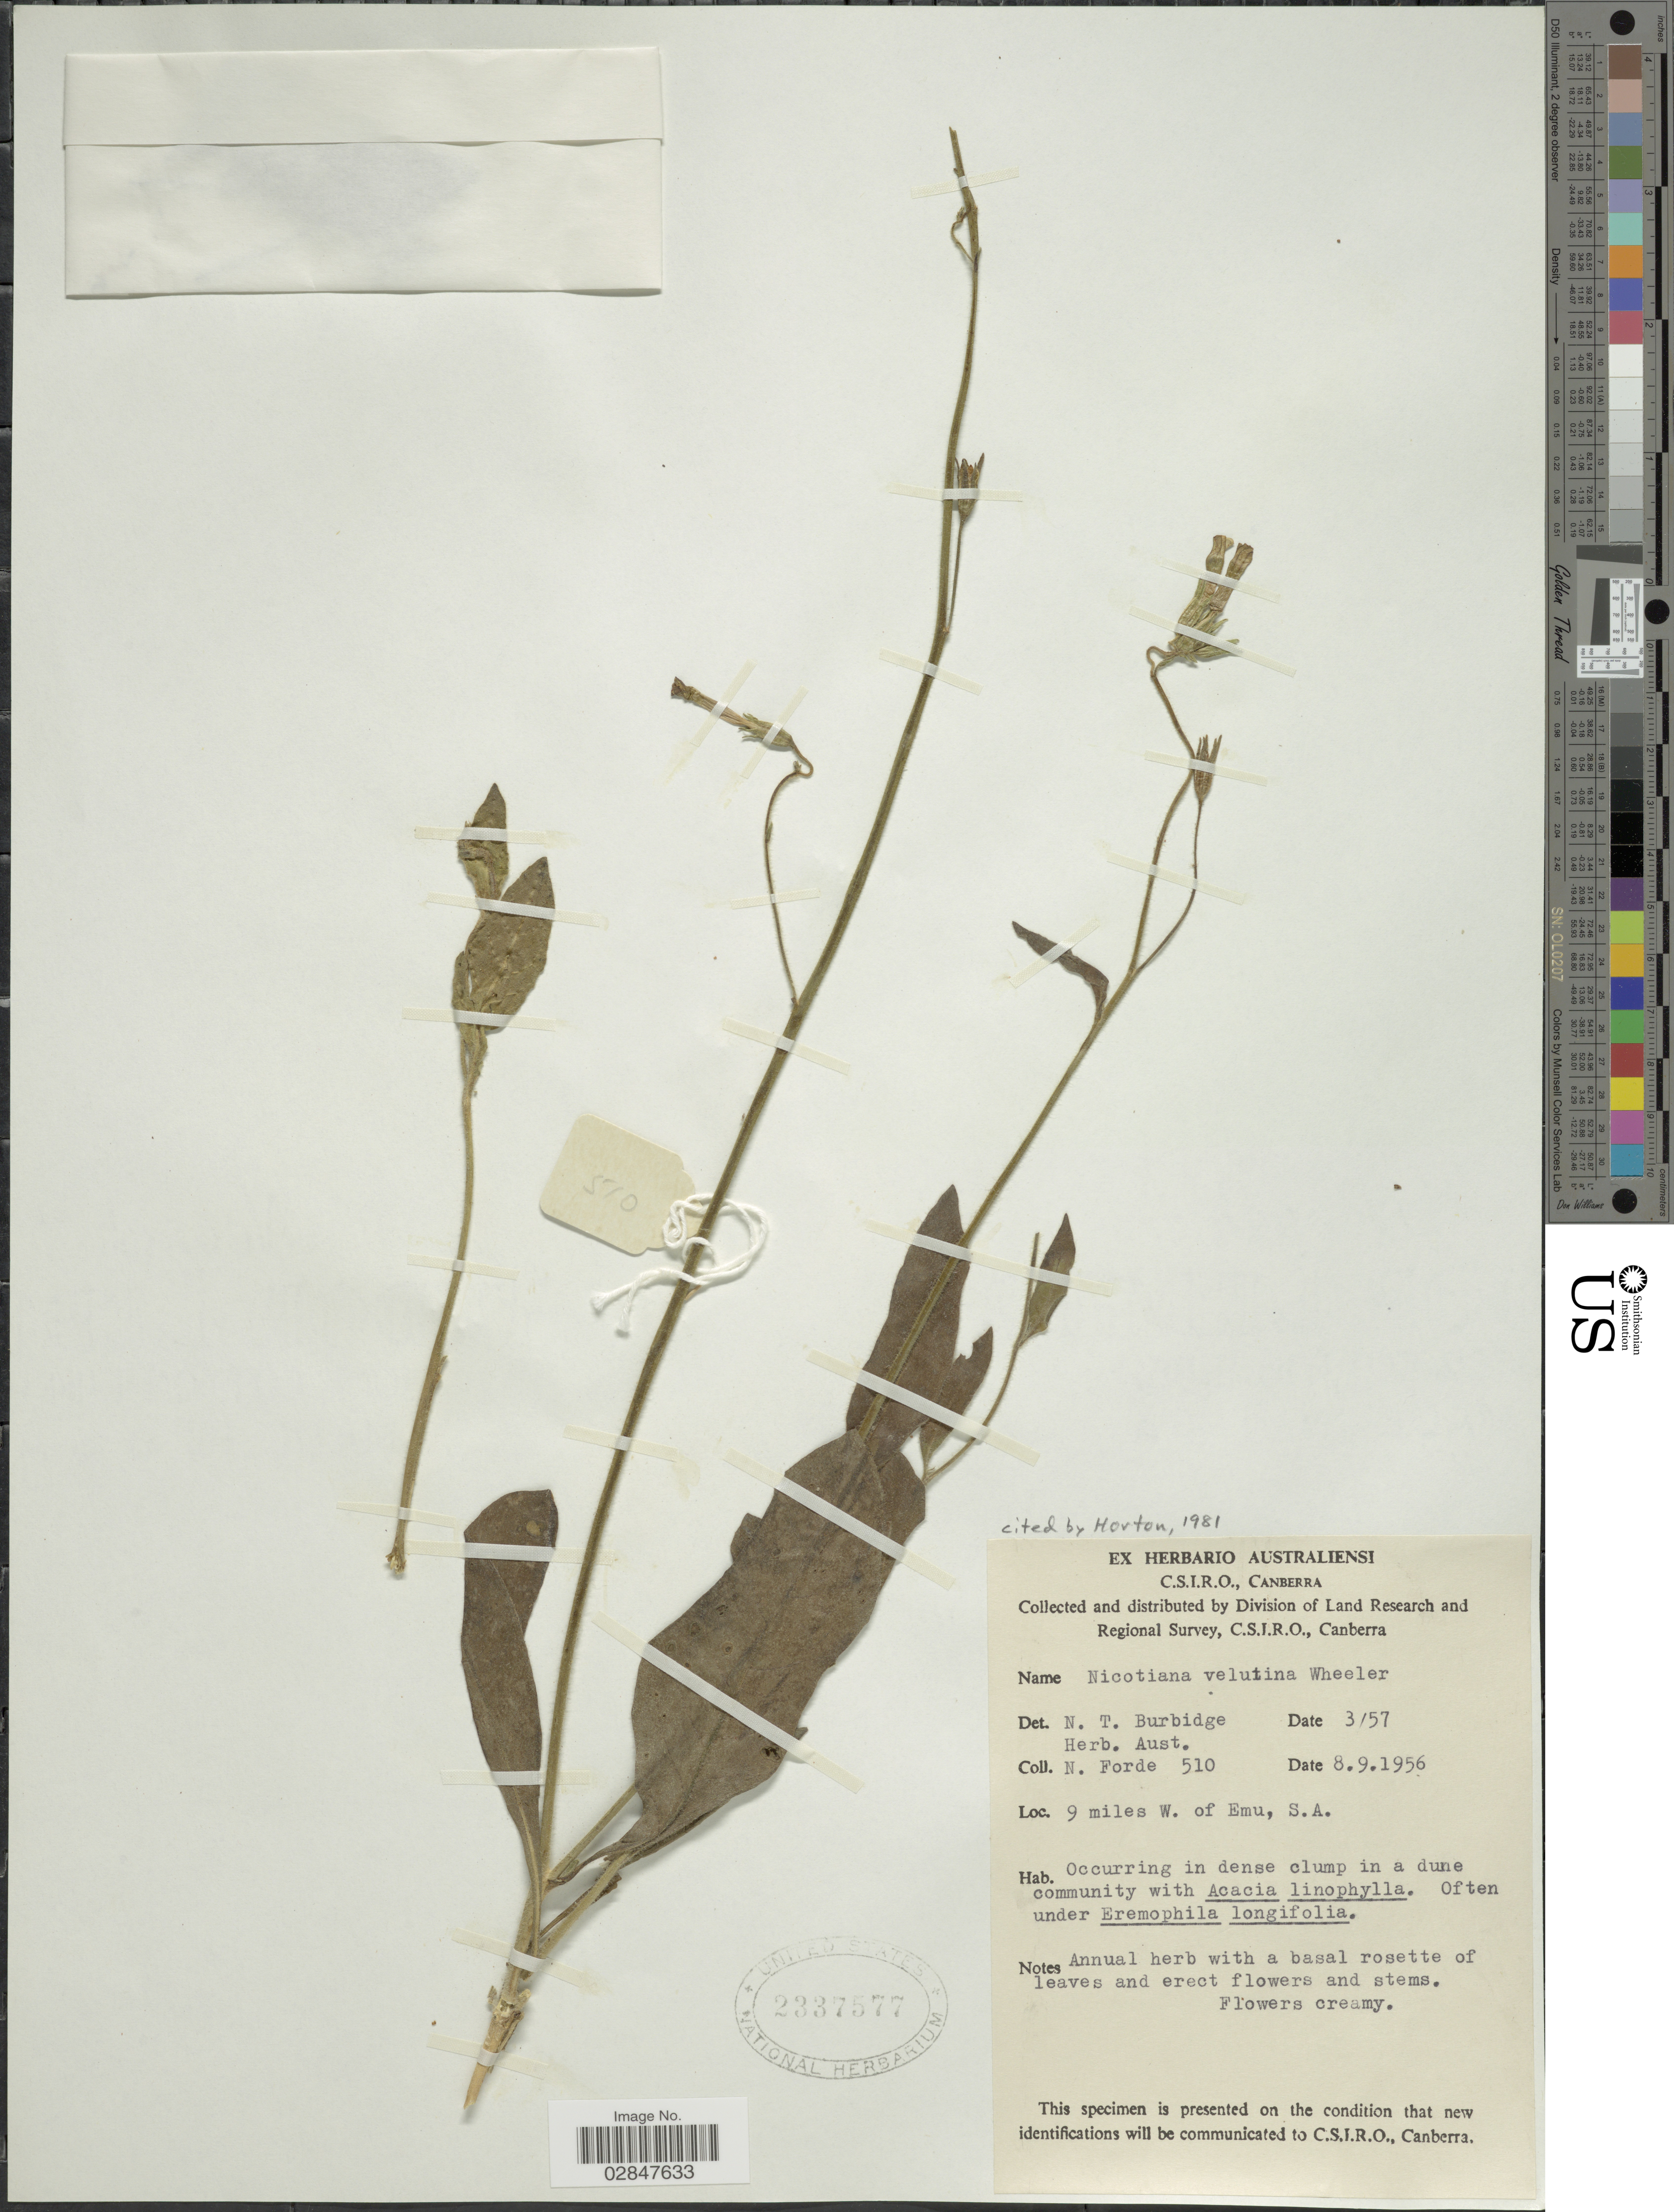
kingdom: Plantae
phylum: Tracheophyta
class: Magnoliopsida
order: Solanales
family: Solanaceae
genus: Nicotiana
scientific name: Nicotiana velutina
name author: H.-M. Wheeler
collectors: N. Forde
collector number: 510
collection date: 1956-09-08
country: Australia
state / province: South Australia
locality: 9 miles W. of Emu, S. A.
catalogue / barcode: US 2337577